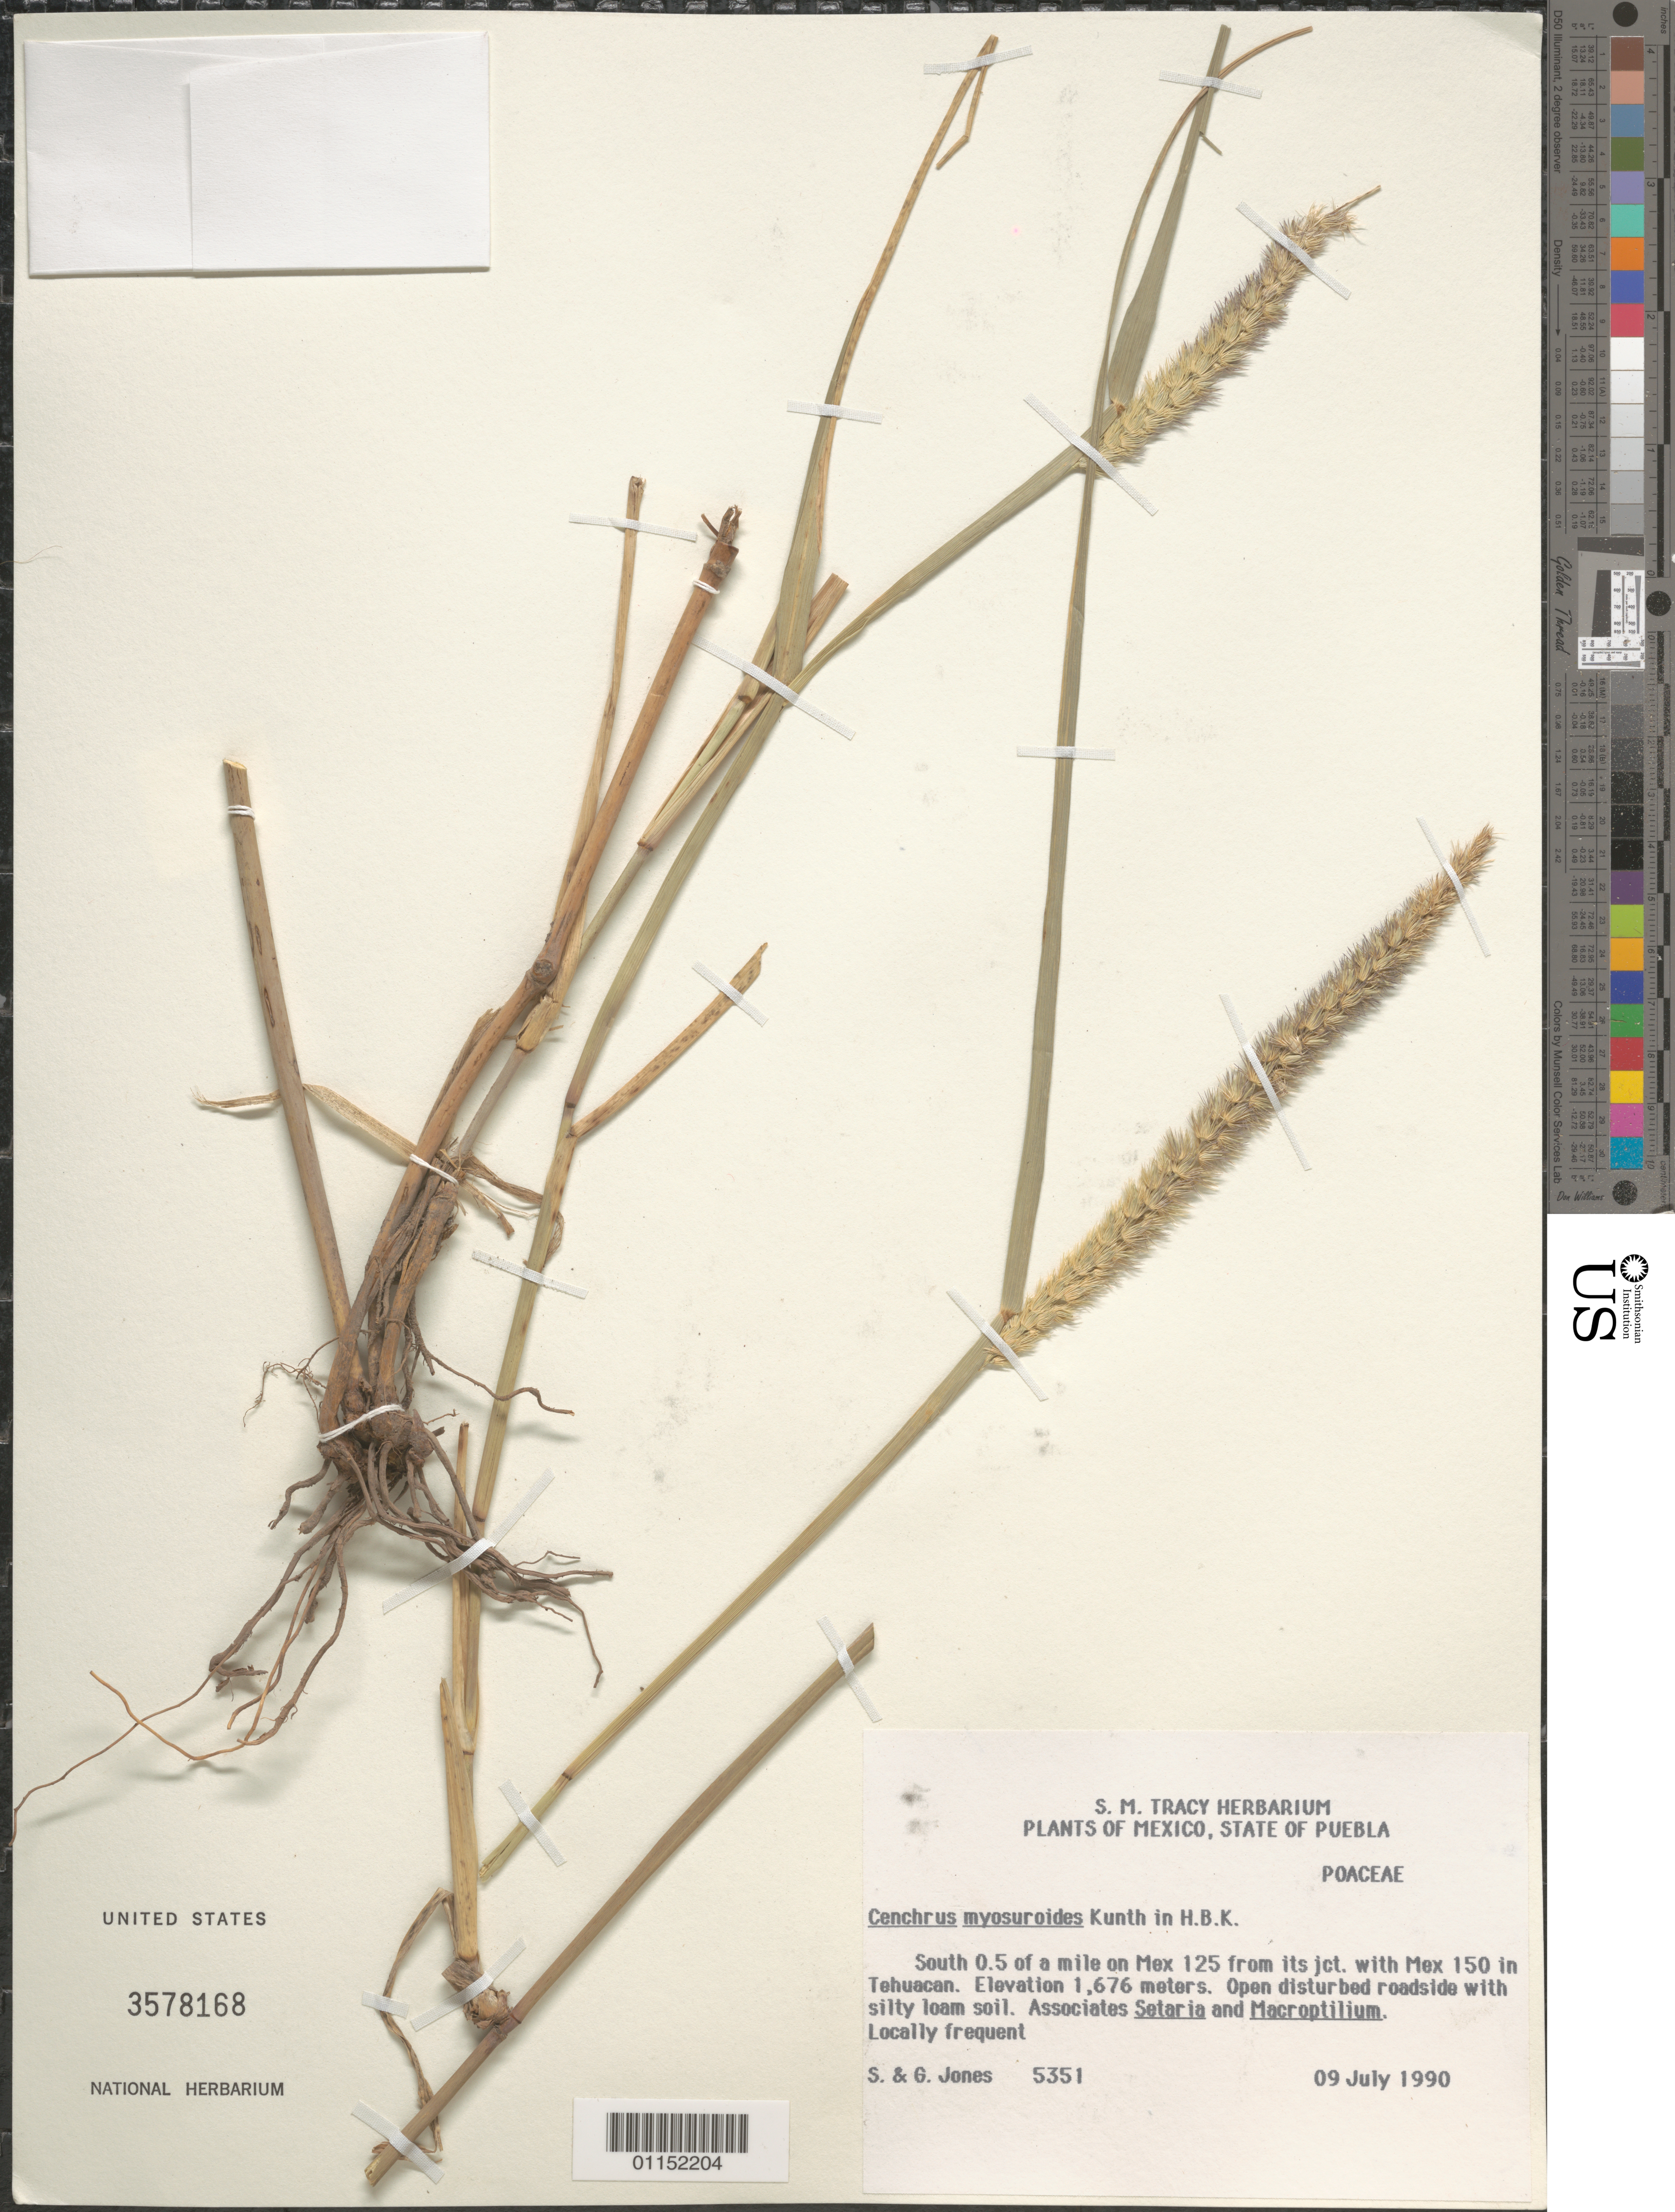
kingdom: Plantae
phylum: Tracheophyta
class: Liliopsida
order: Poales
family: Poaceae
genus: Cenchrus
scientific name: Cenchrus myosuroides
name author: Kunth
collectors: S. Jones & G. Jones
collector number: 5351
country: Mexico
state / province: Puebla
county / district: Tehuacán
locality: S on Mex 125 from jct. with Mex 150 in Tehuacan.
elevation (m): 1676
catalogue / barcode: US 3578168